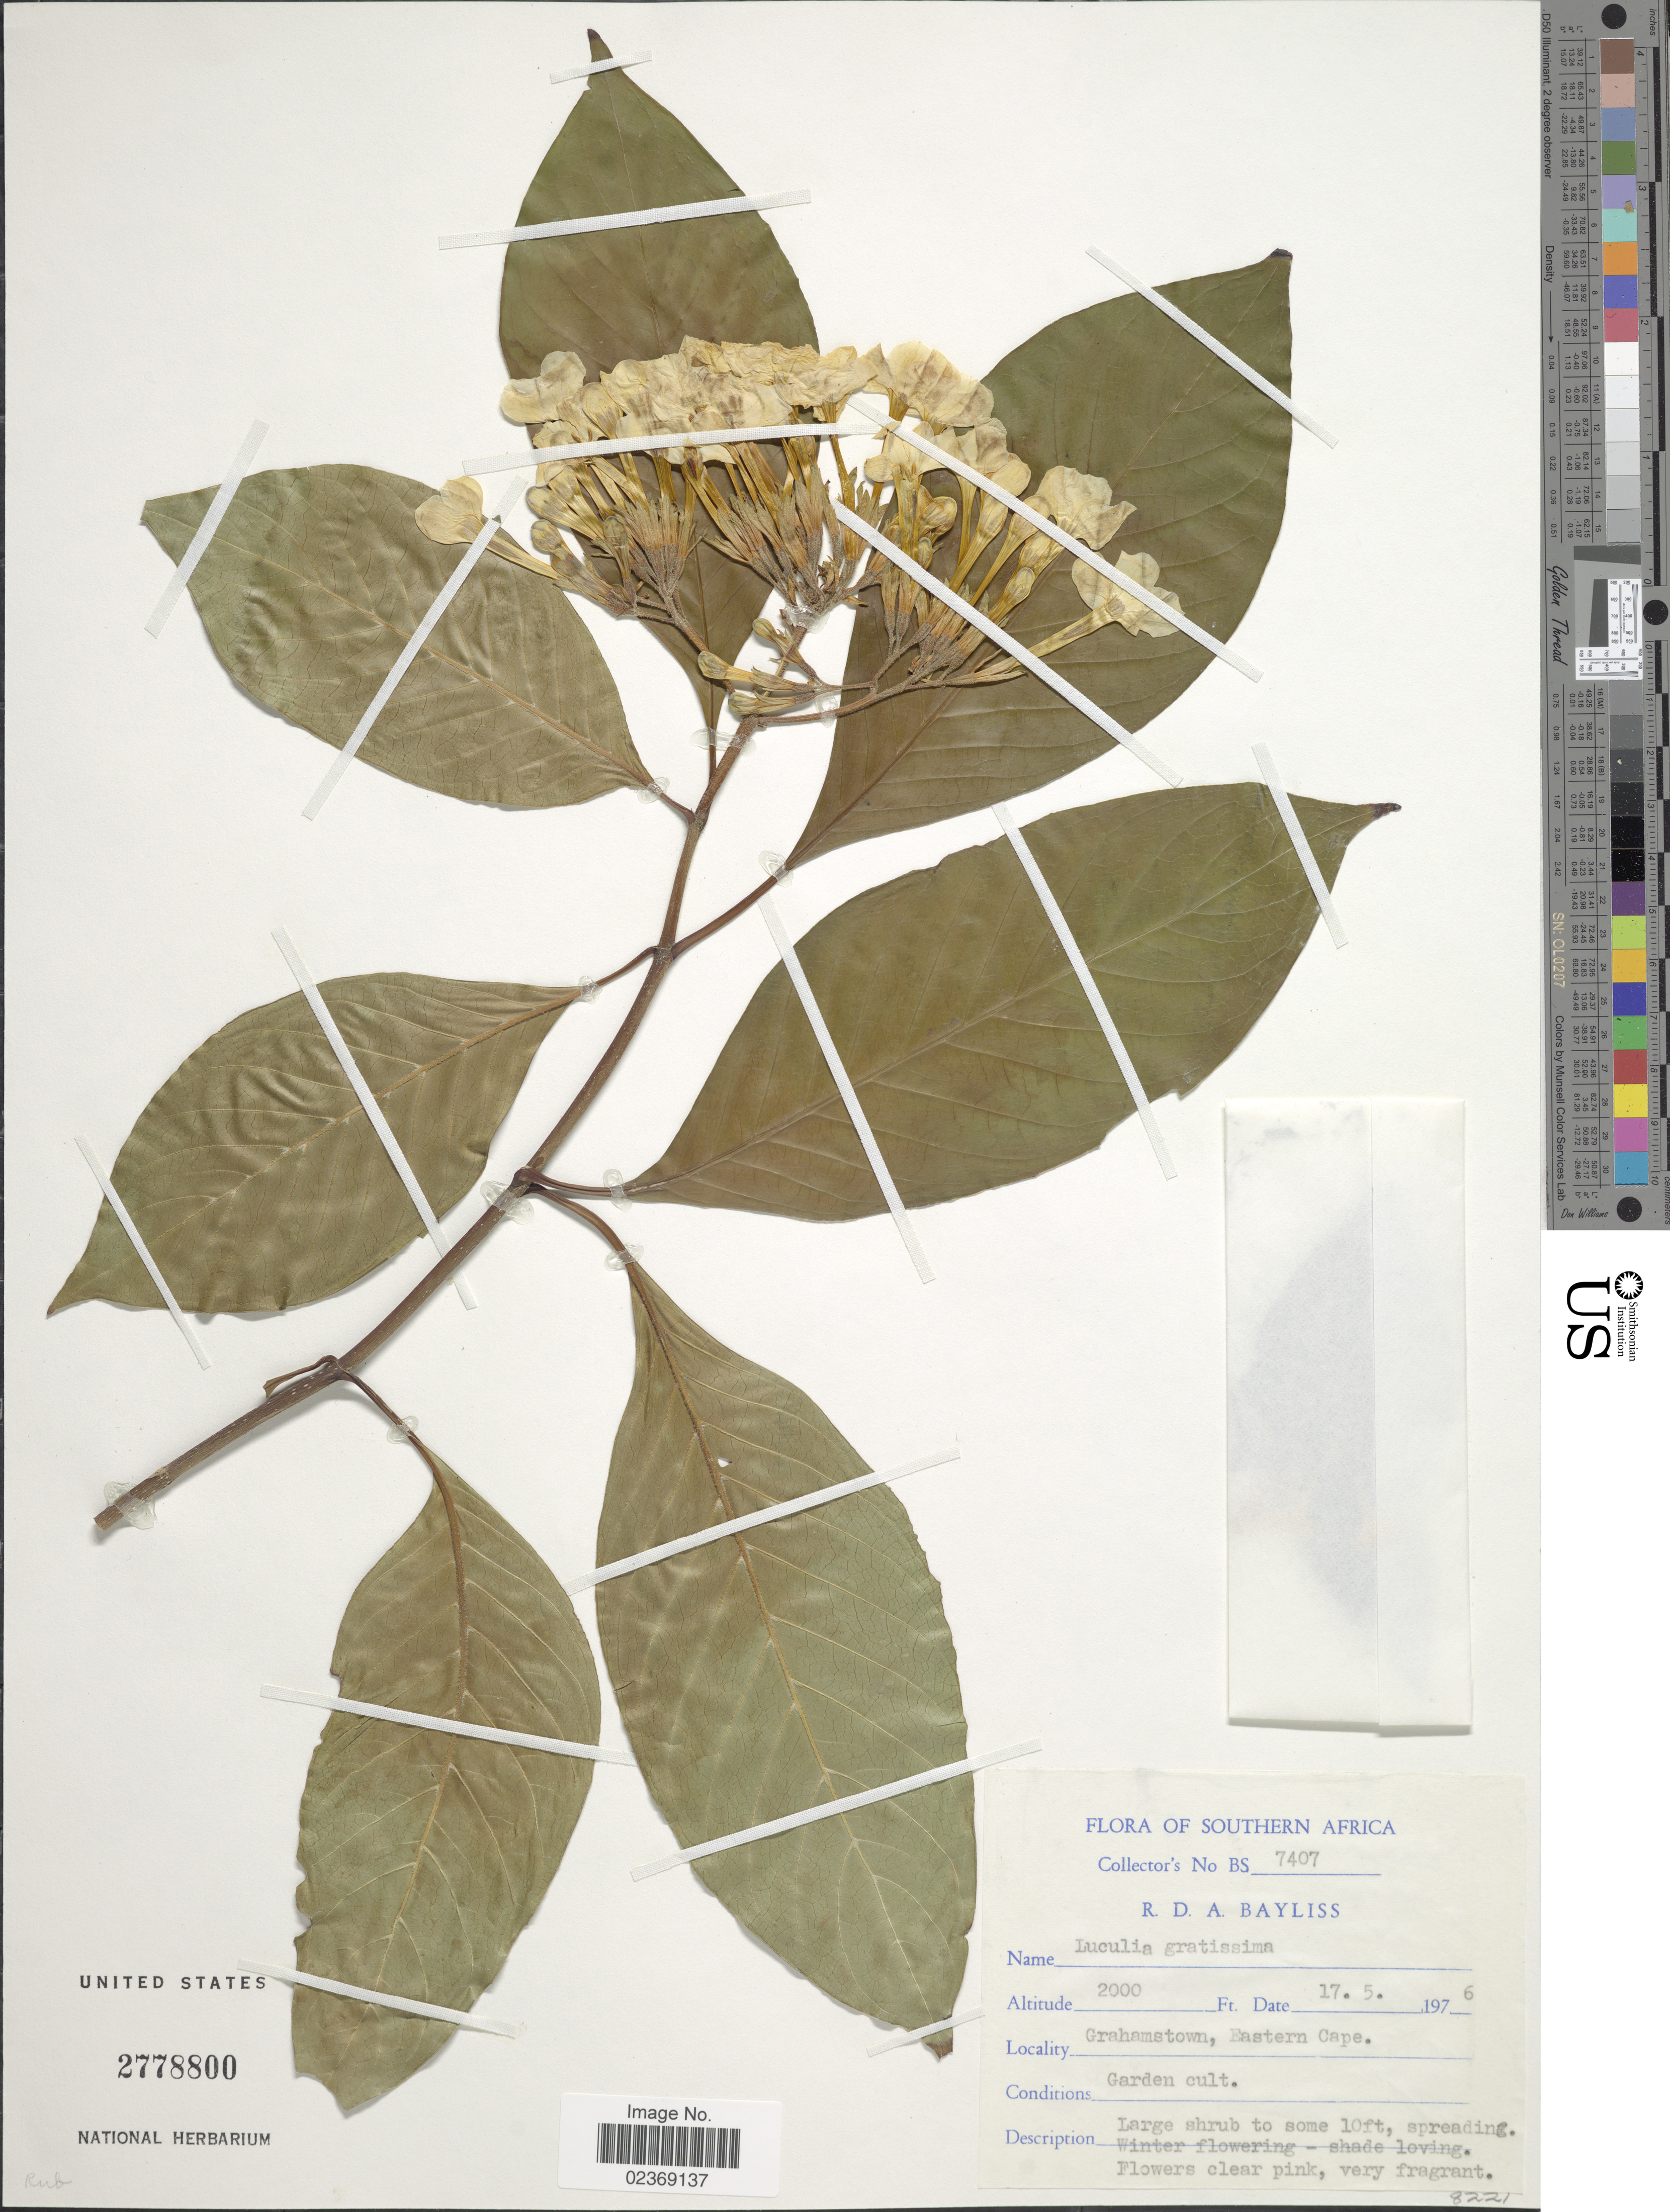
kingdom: Plantae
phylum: Tracheophyta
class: Magnoliopsida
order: Gentianales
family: Rubiaceae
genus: Luculia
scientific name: Luculia gratissima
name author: (Wall.) Sweet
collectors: R. Bayliss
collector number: BS 7407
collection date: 1976-05-17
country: South Africa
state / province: Eastern Cape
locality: Southern Africa, Grahamstown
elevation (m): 610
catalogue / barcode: US 2778800